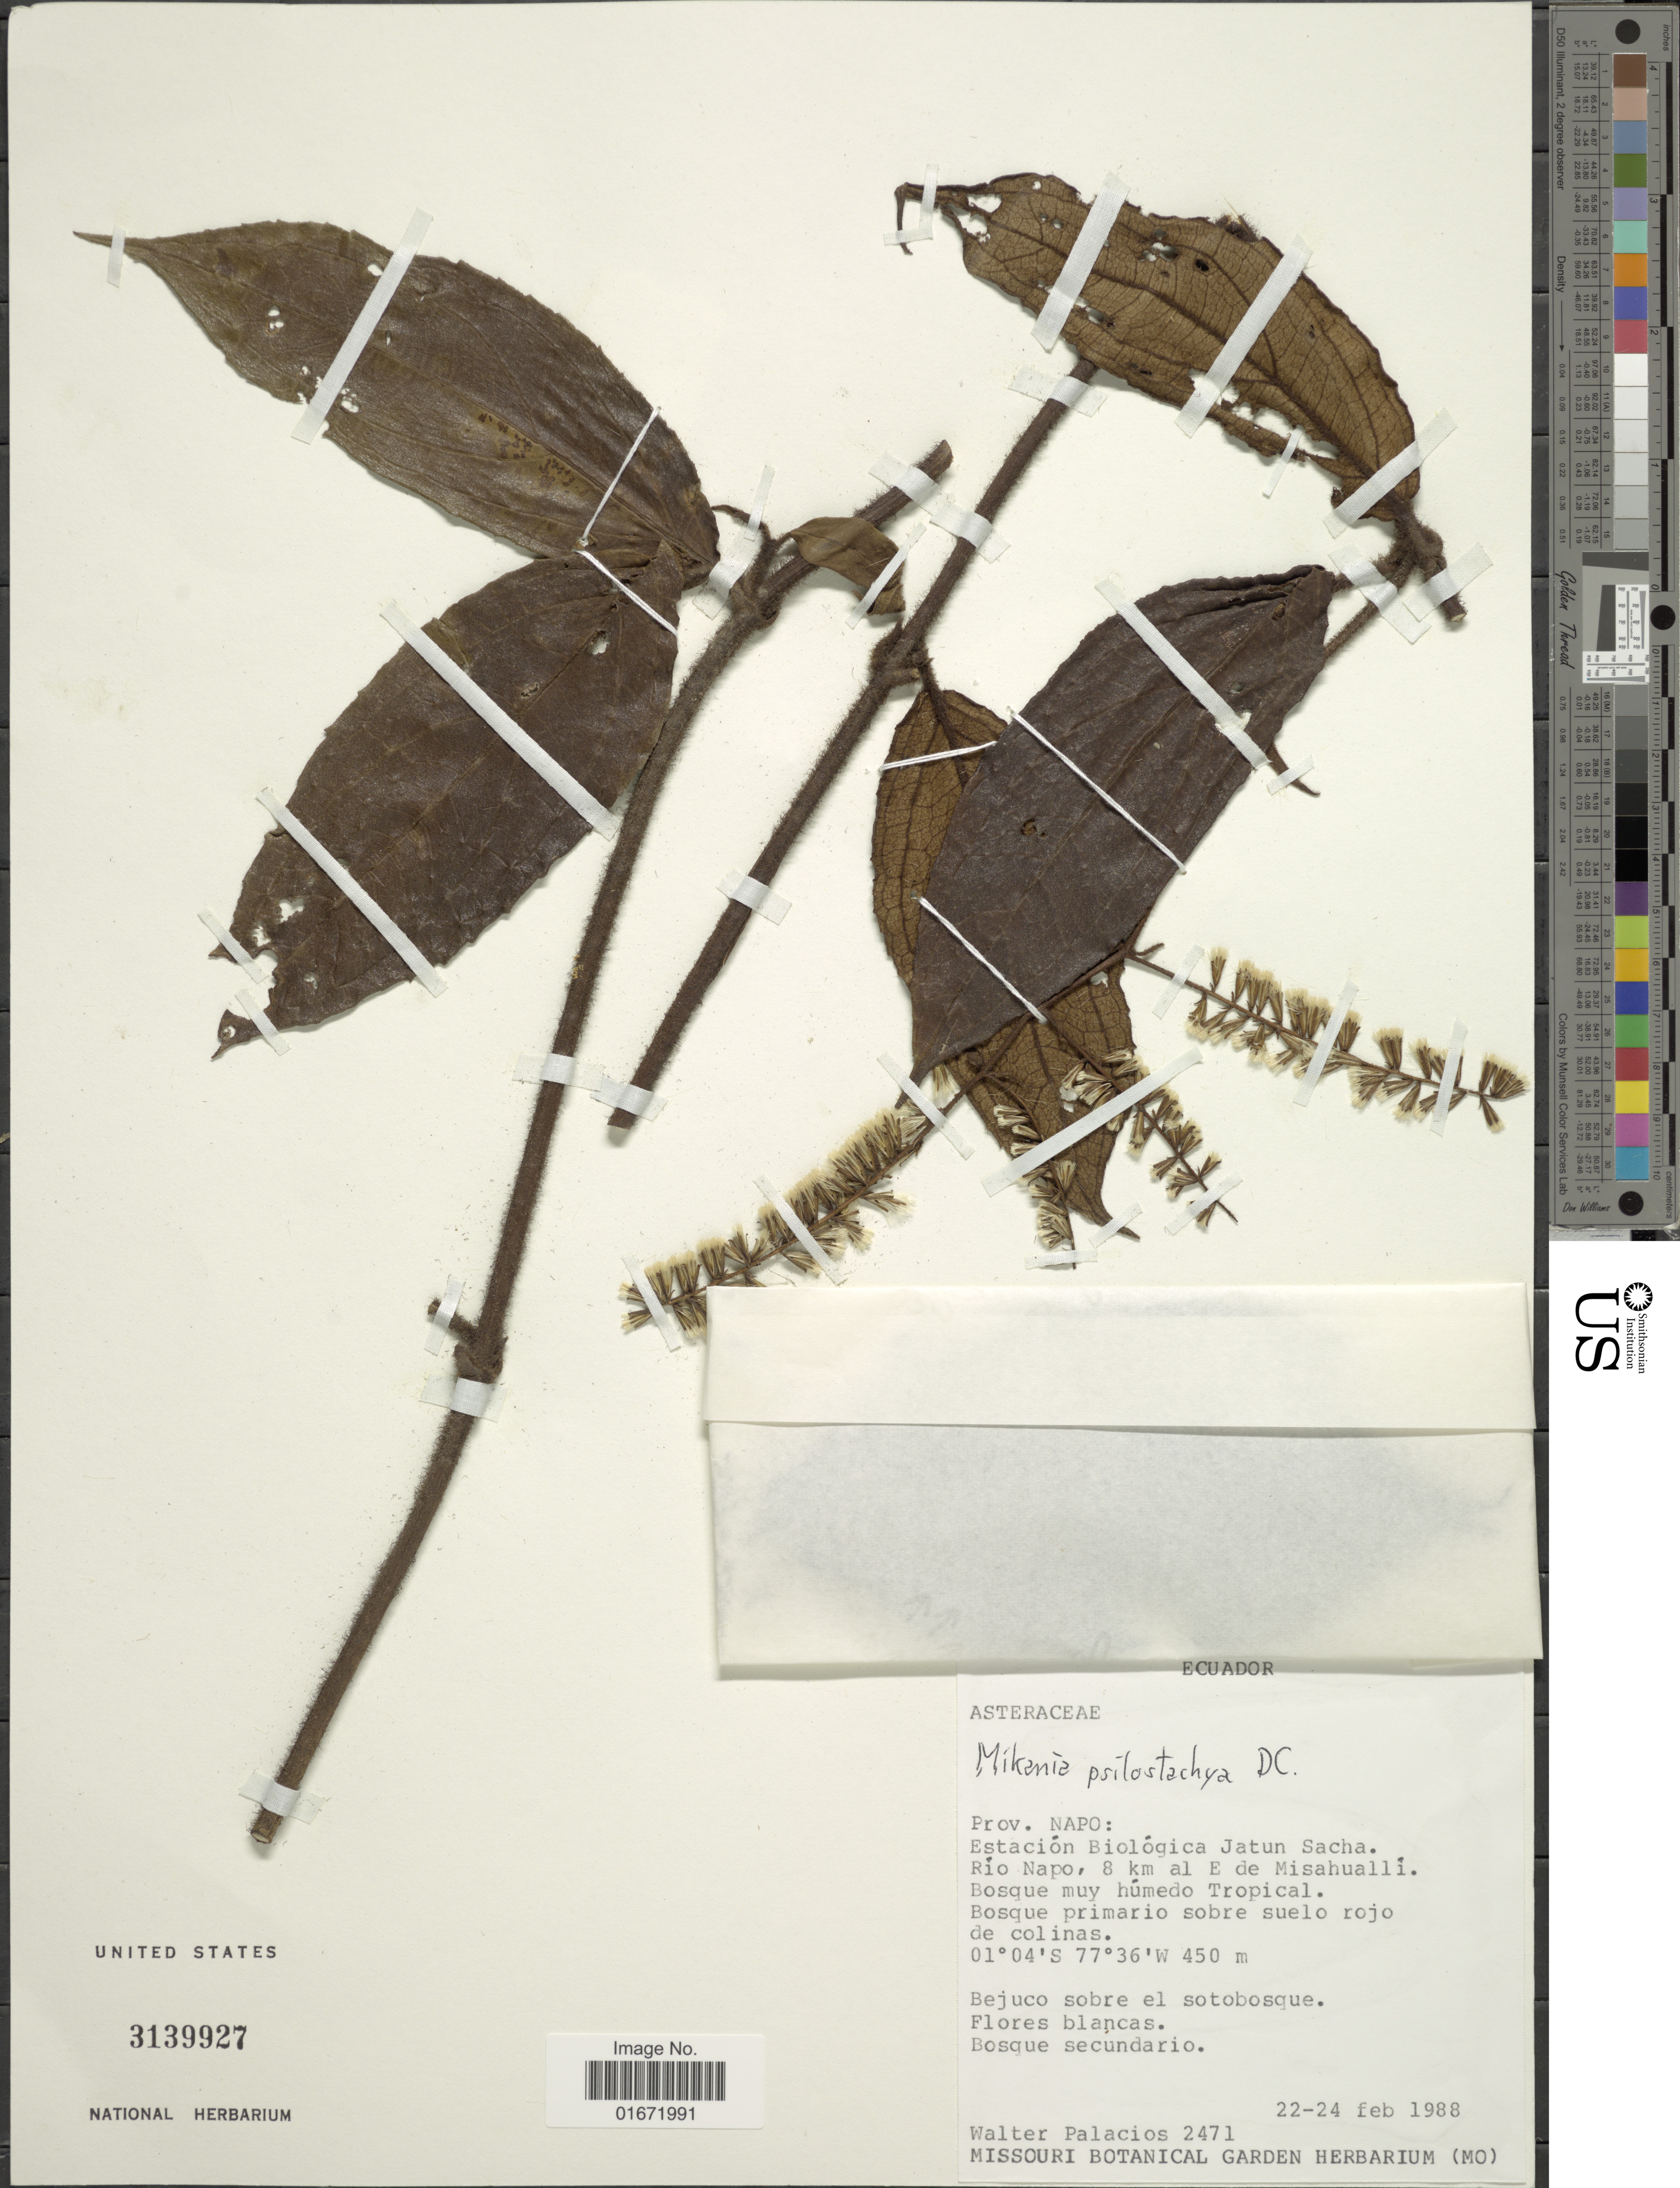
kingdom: Plantae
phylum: Tracheophyta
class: Magnoliopsida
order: Asterales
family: Asteraceae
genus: Mikania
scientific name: Mikania psilostachya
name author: DC.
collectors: W. Palacios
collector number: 2471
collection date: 1988-02-22/1988-02-24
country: Ecuador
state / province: Napo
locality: Prov. Napo: Estación Biológica Jatun Sacha. Rio Napo, 8 km al E de Misahualli.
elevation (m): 450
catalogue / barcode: US 3139927